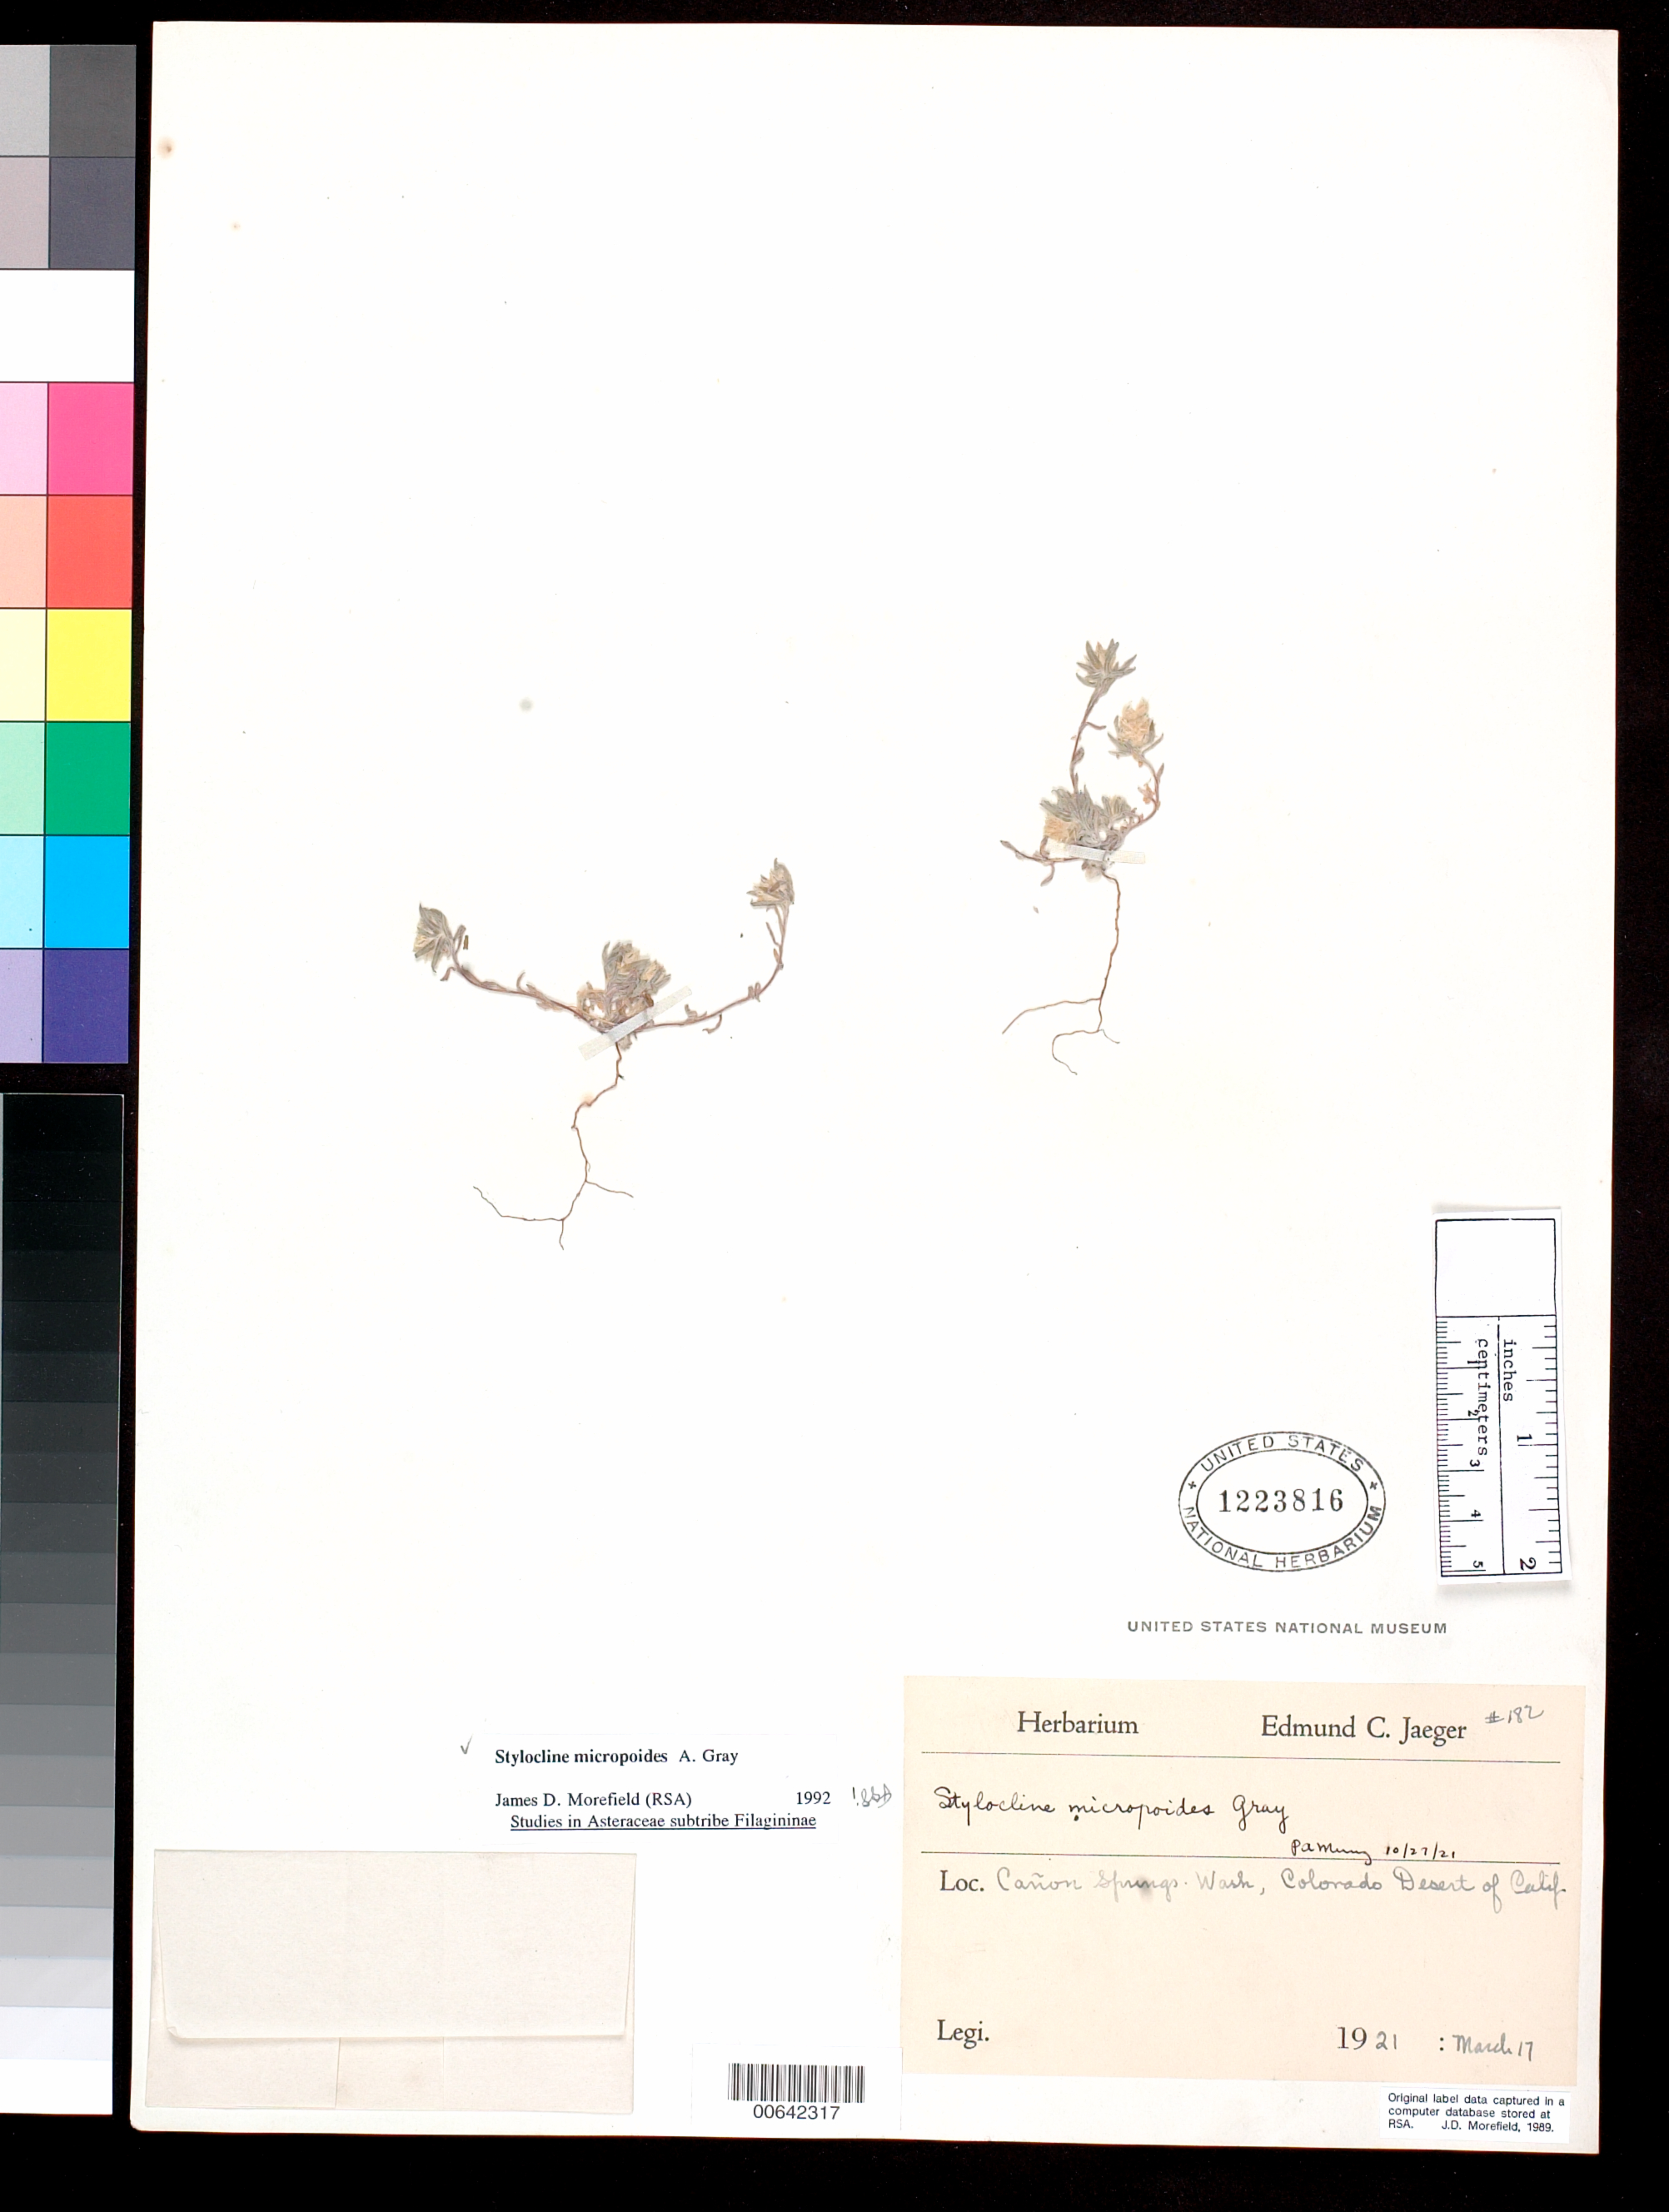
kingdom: Plantae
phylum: Tracheophyta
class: Magnoliopsida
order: Asterales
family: Asteraceae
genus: Stylocline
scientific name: Stylocline micropoides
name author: A. Gray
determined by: Morefield, James D., (RSA), Rancho Santa Ana Botanic Garden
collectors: E. Jaeger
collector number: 182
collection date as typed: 17 Mar 1921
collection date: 1921-03-17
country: United States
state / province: California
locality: Cañon Springs Wash, Colorado Desert.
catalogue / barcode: US 1223816